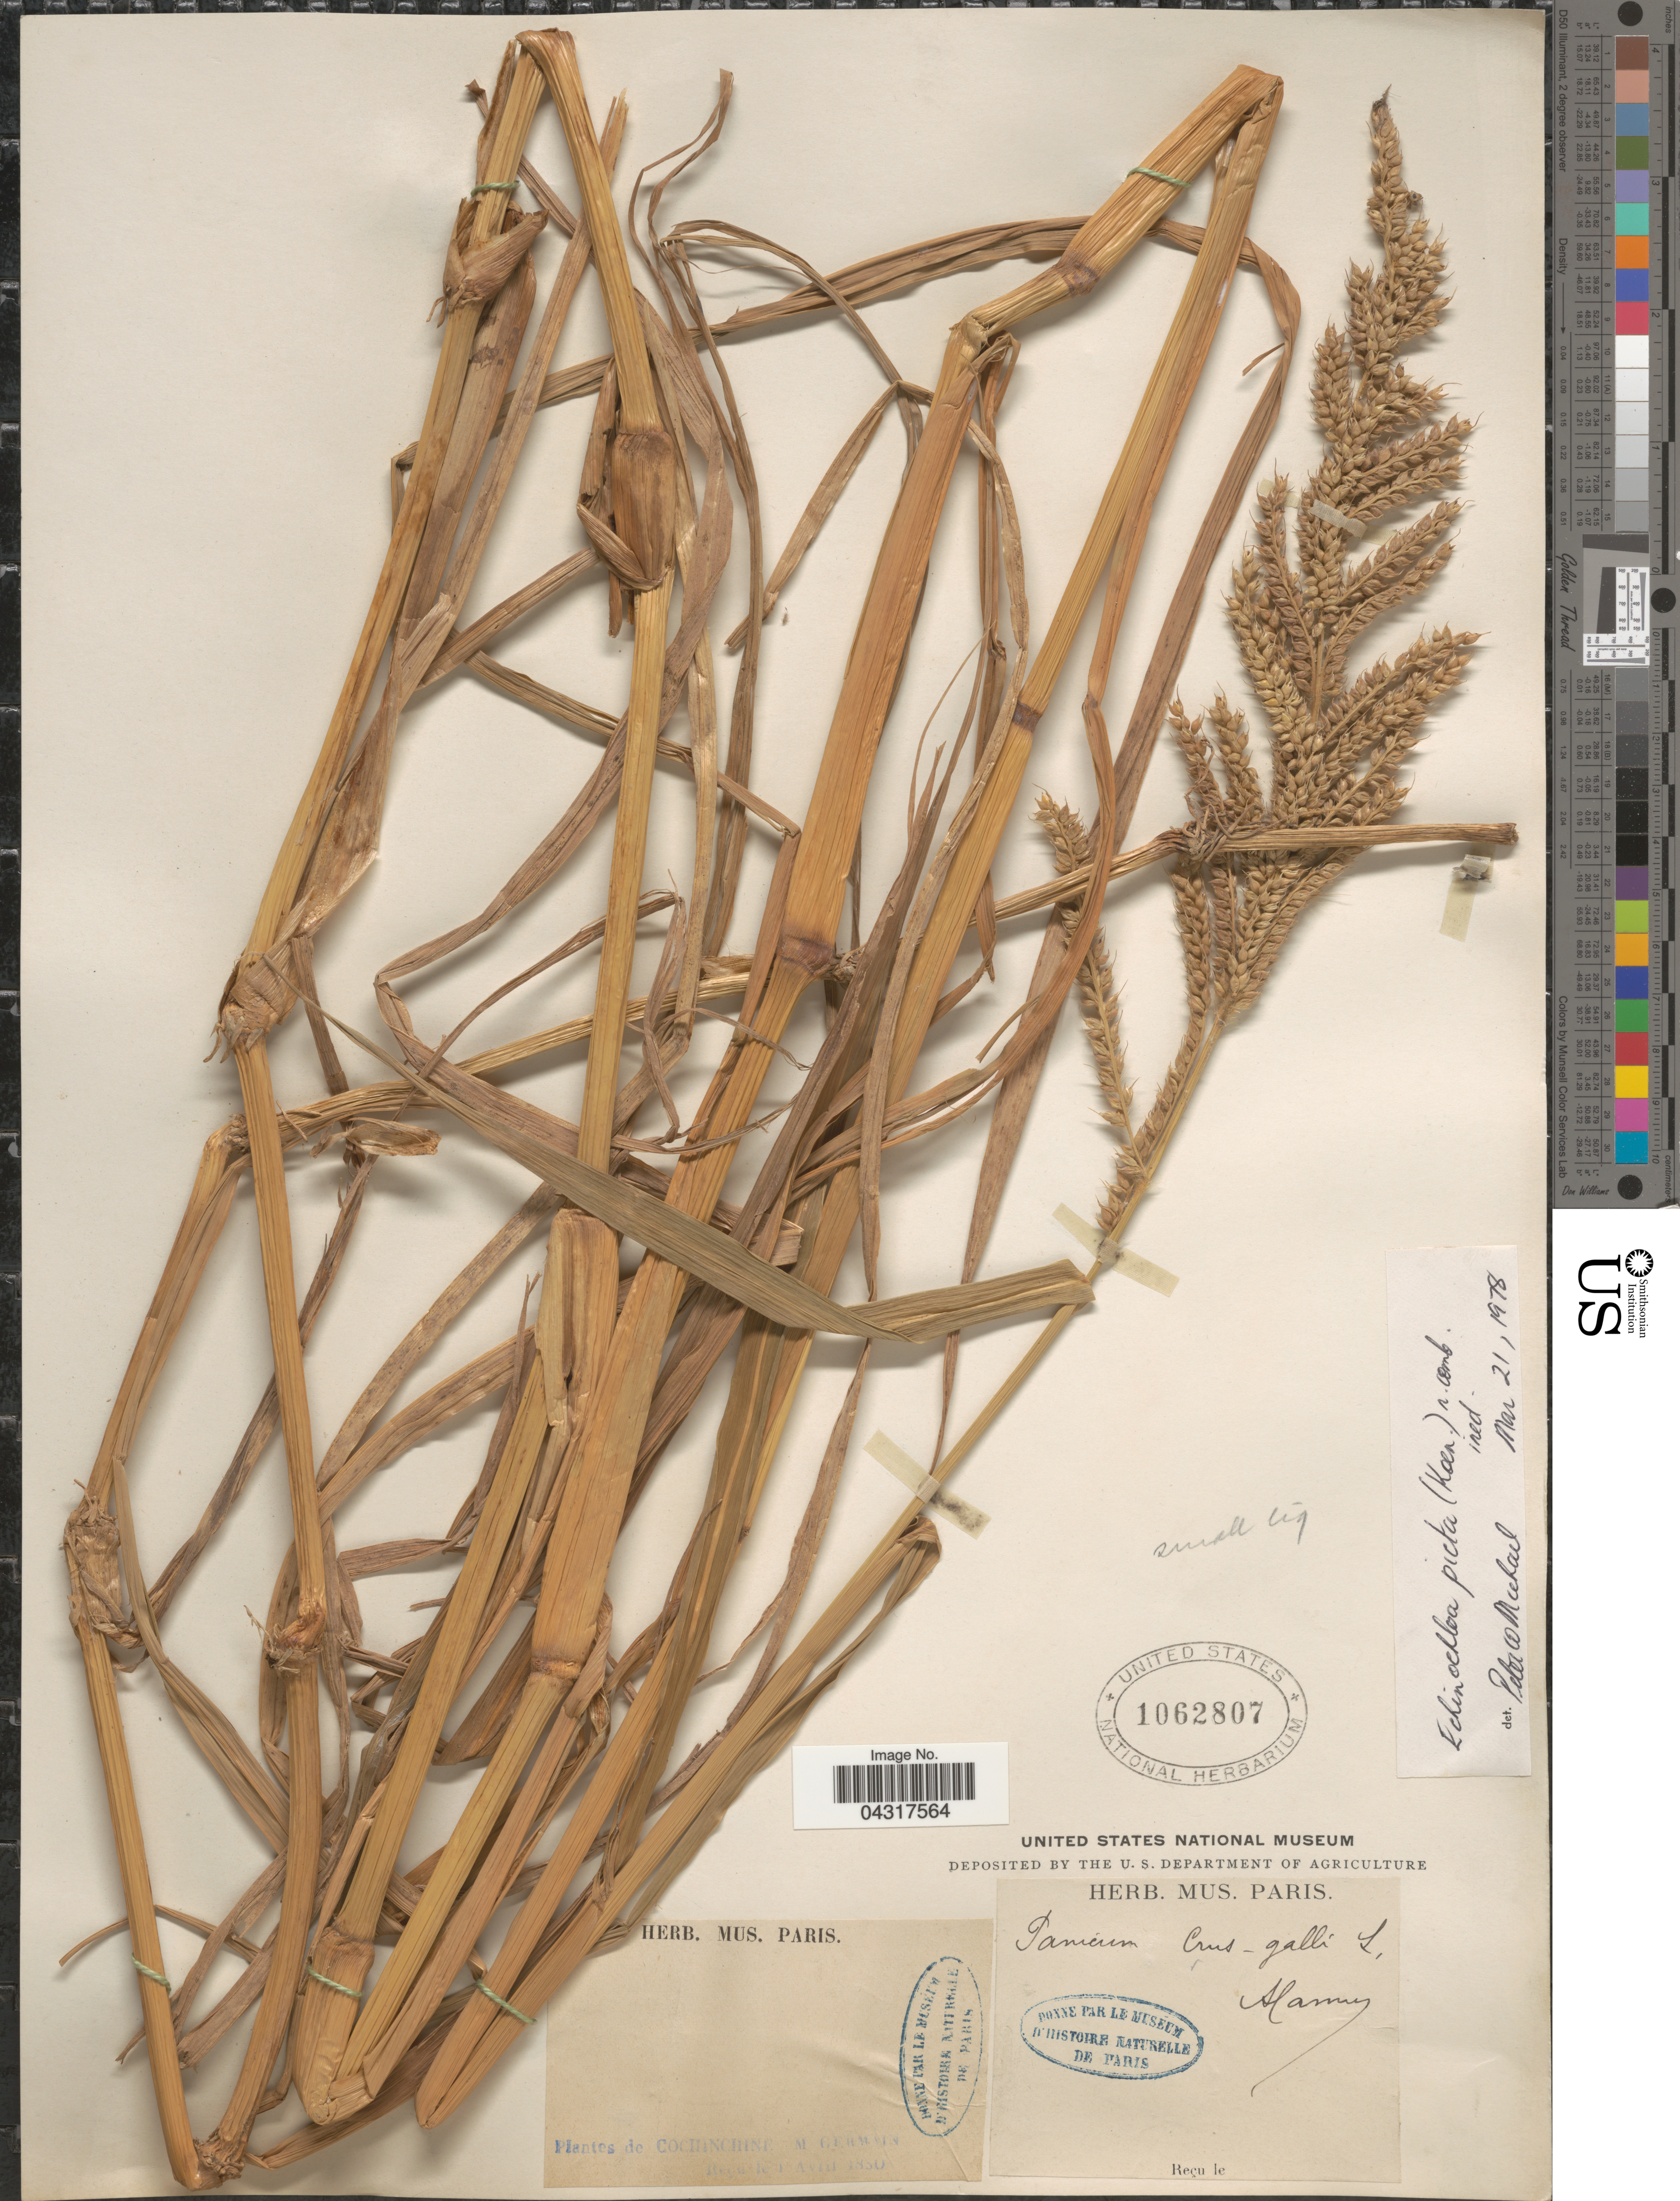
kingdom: Plantae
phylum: Tracheophyta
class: Liliopsida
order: Poales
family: Poaceae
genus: Echinochloa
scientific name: Echinochloa picta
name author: (K.D. Koenig) Michael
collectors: M. S. Clemens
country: Vietnam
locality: Cochinchine.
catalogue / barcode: US 1062807